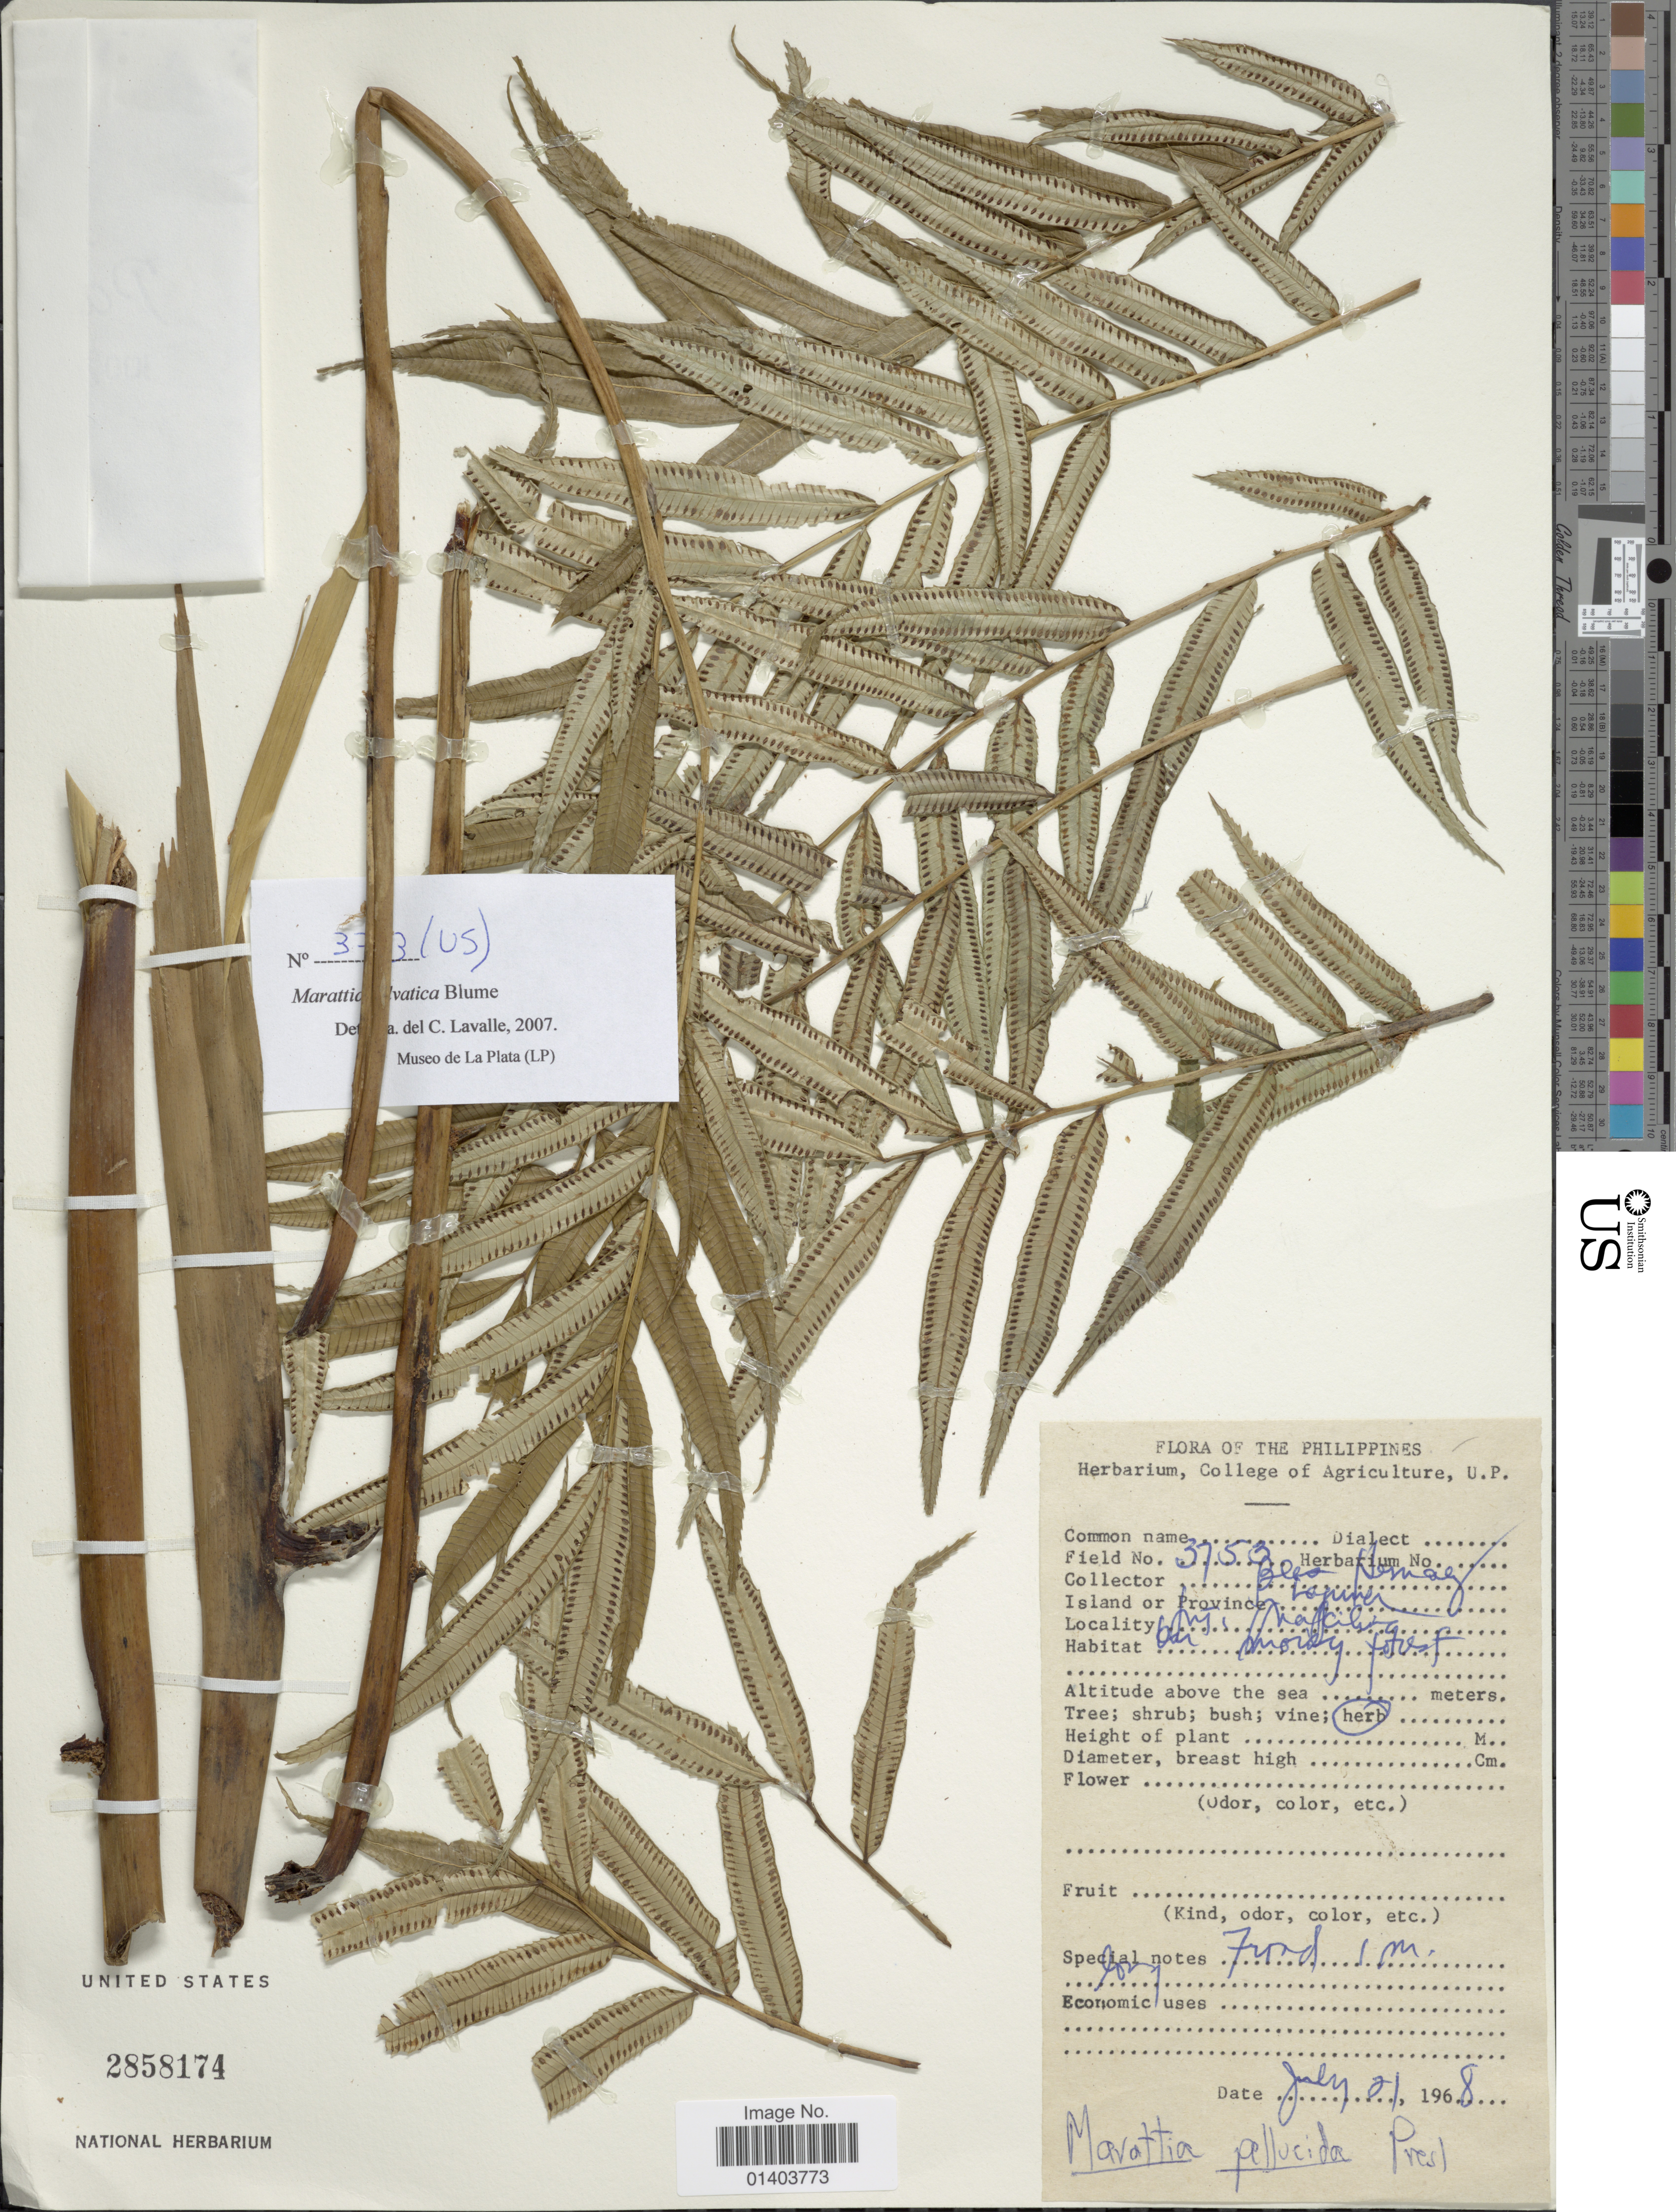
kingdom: Plantae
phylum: Tracheophyta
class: Polypodiopsida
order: Marattiales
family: Marattiaceae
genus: Ptisana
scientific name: Ptisana sylvatica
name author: (Blume) Murdock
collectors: B. Nemag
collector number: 3753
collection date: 1968-07-21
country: Philippines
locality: Island or Province [illegible text]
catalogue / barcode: US 2858174